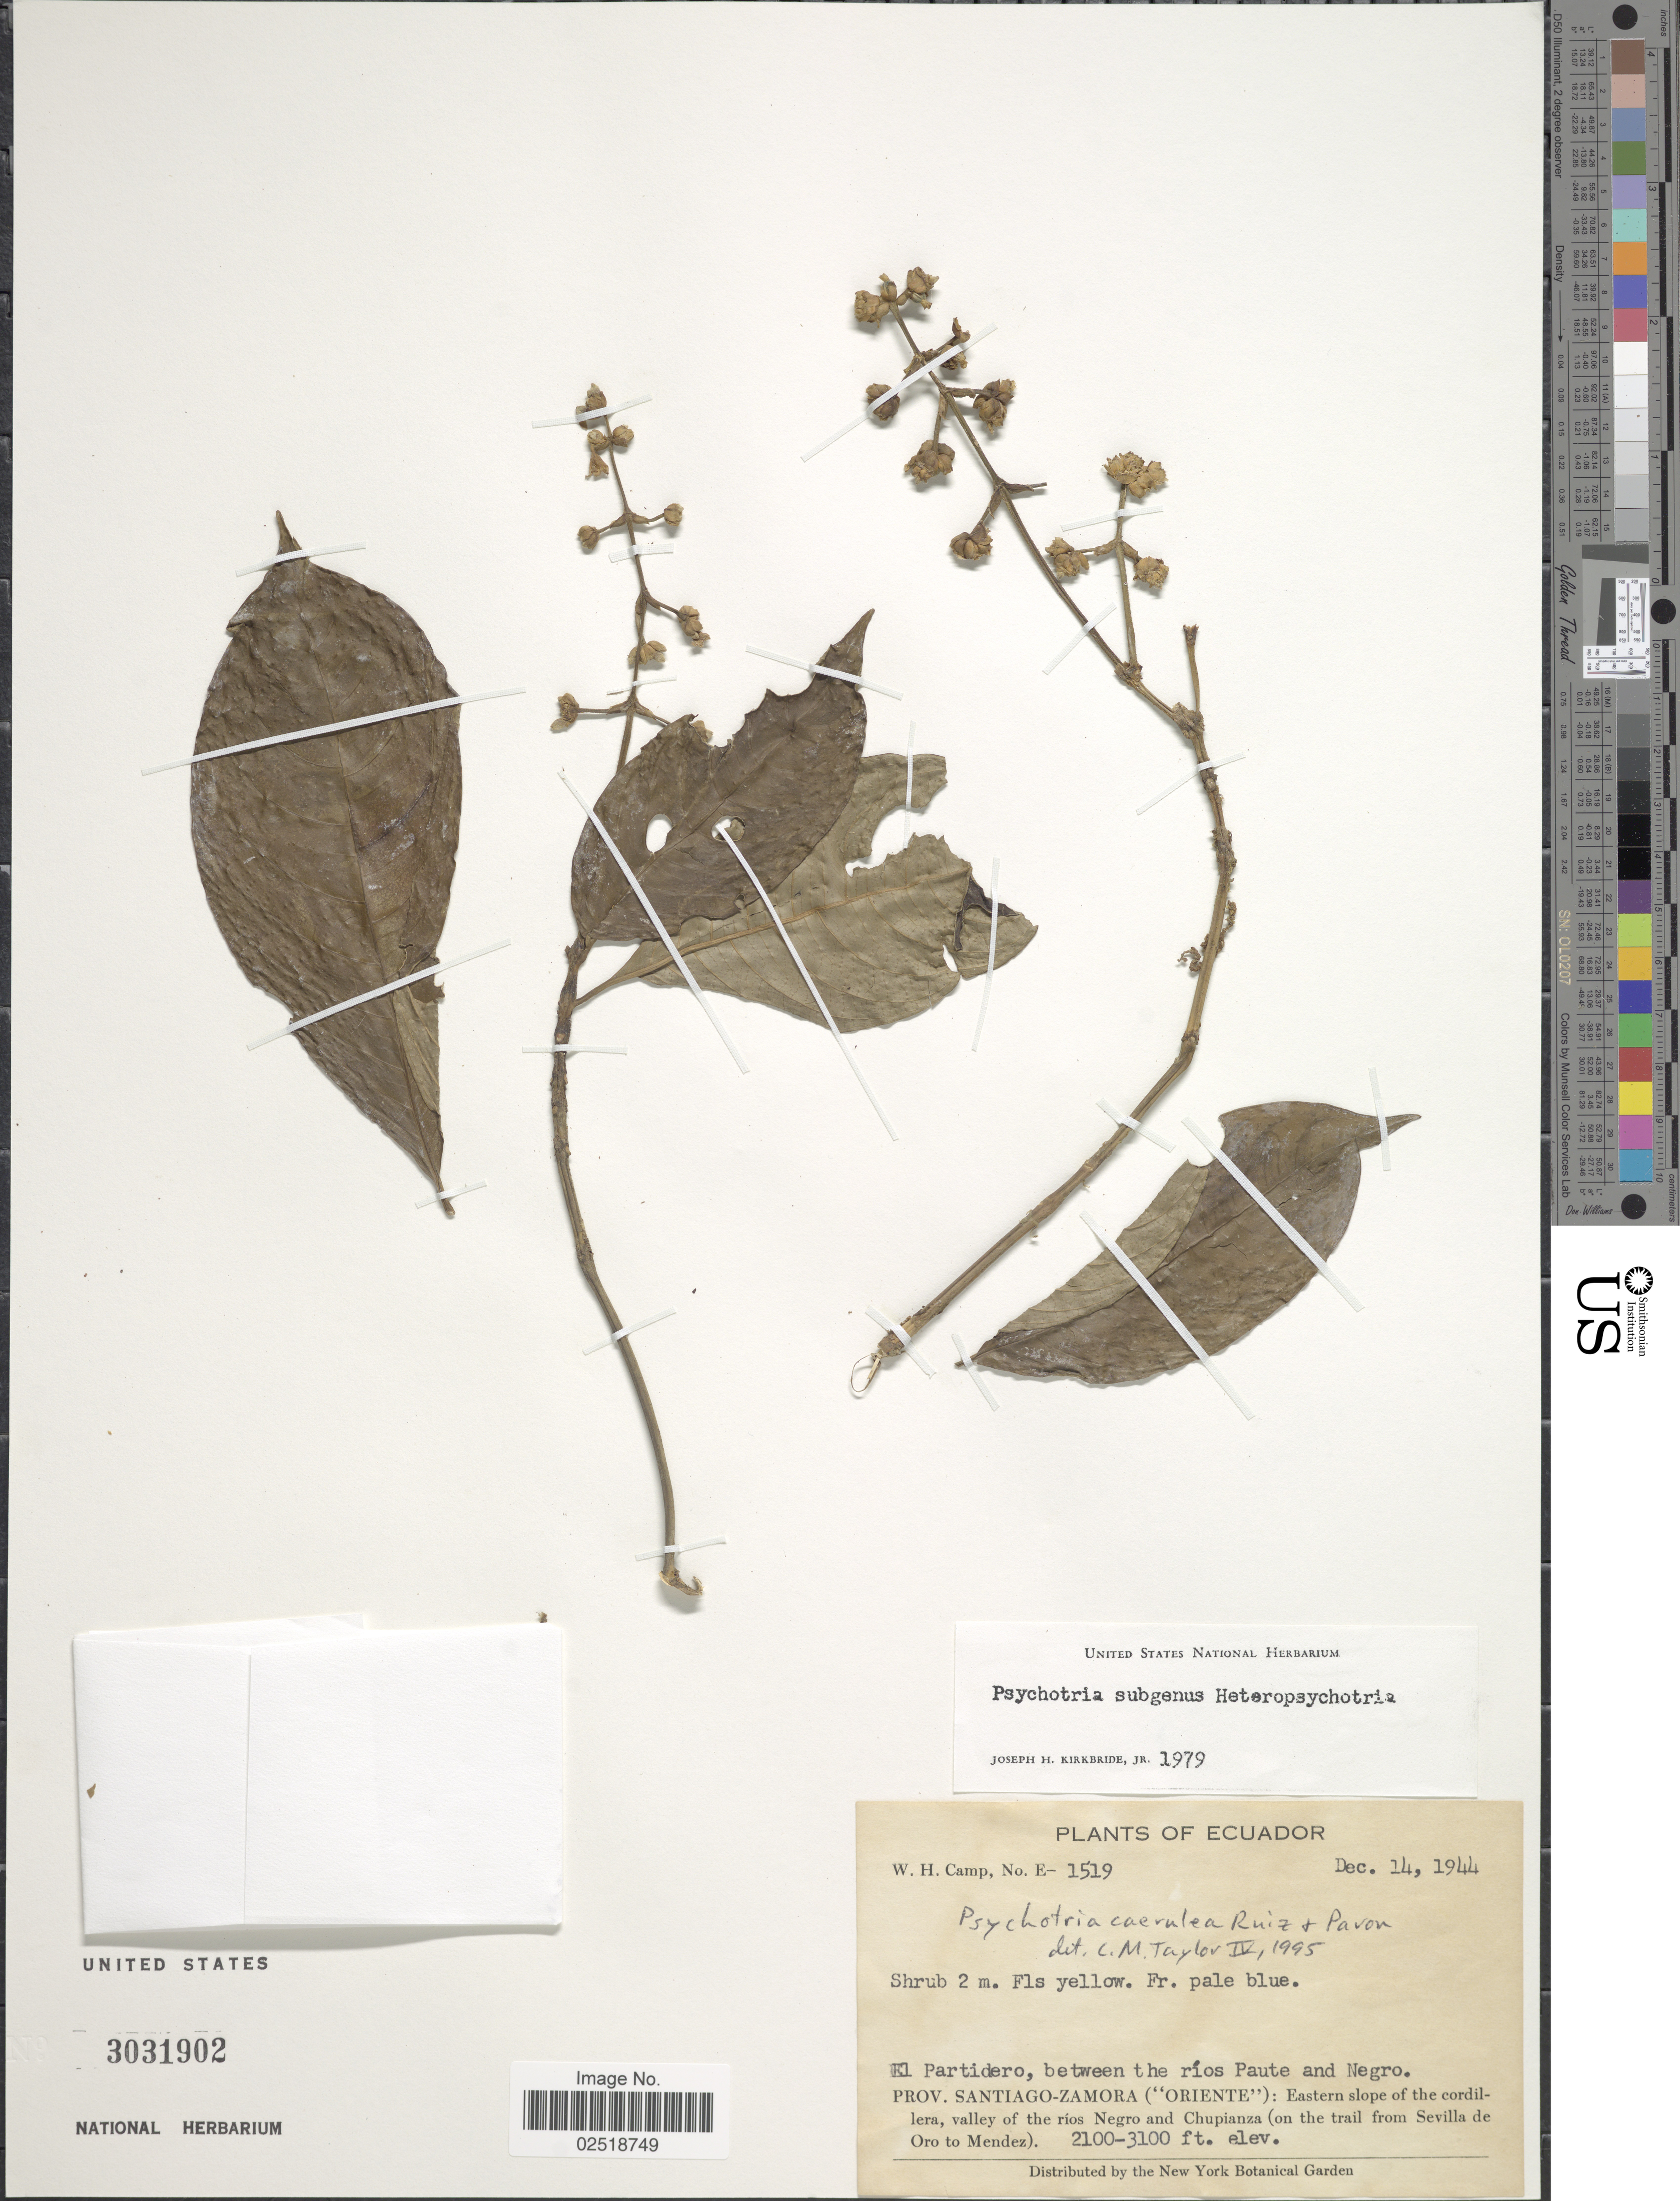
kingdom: Plantae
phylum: Tracheophyta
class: Magnoliopsida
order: Gentianales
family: Rubiaceae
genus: Psychotria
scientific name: Psychotria caerulea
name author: Ruiz & Pav.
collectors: W. H. Camp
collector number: E-1519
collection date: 1944-12-14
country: Ecuador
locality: El Partidero, between the ríos Paute and Negro, Prov. Santiago-Zamora ('Oriente'): Eastern slope of the cordillera, valley of the ríos Negro and Chupianza (on the trail from Sevilla de Oro de Mendez)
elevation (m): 640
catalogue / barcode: US 3031902